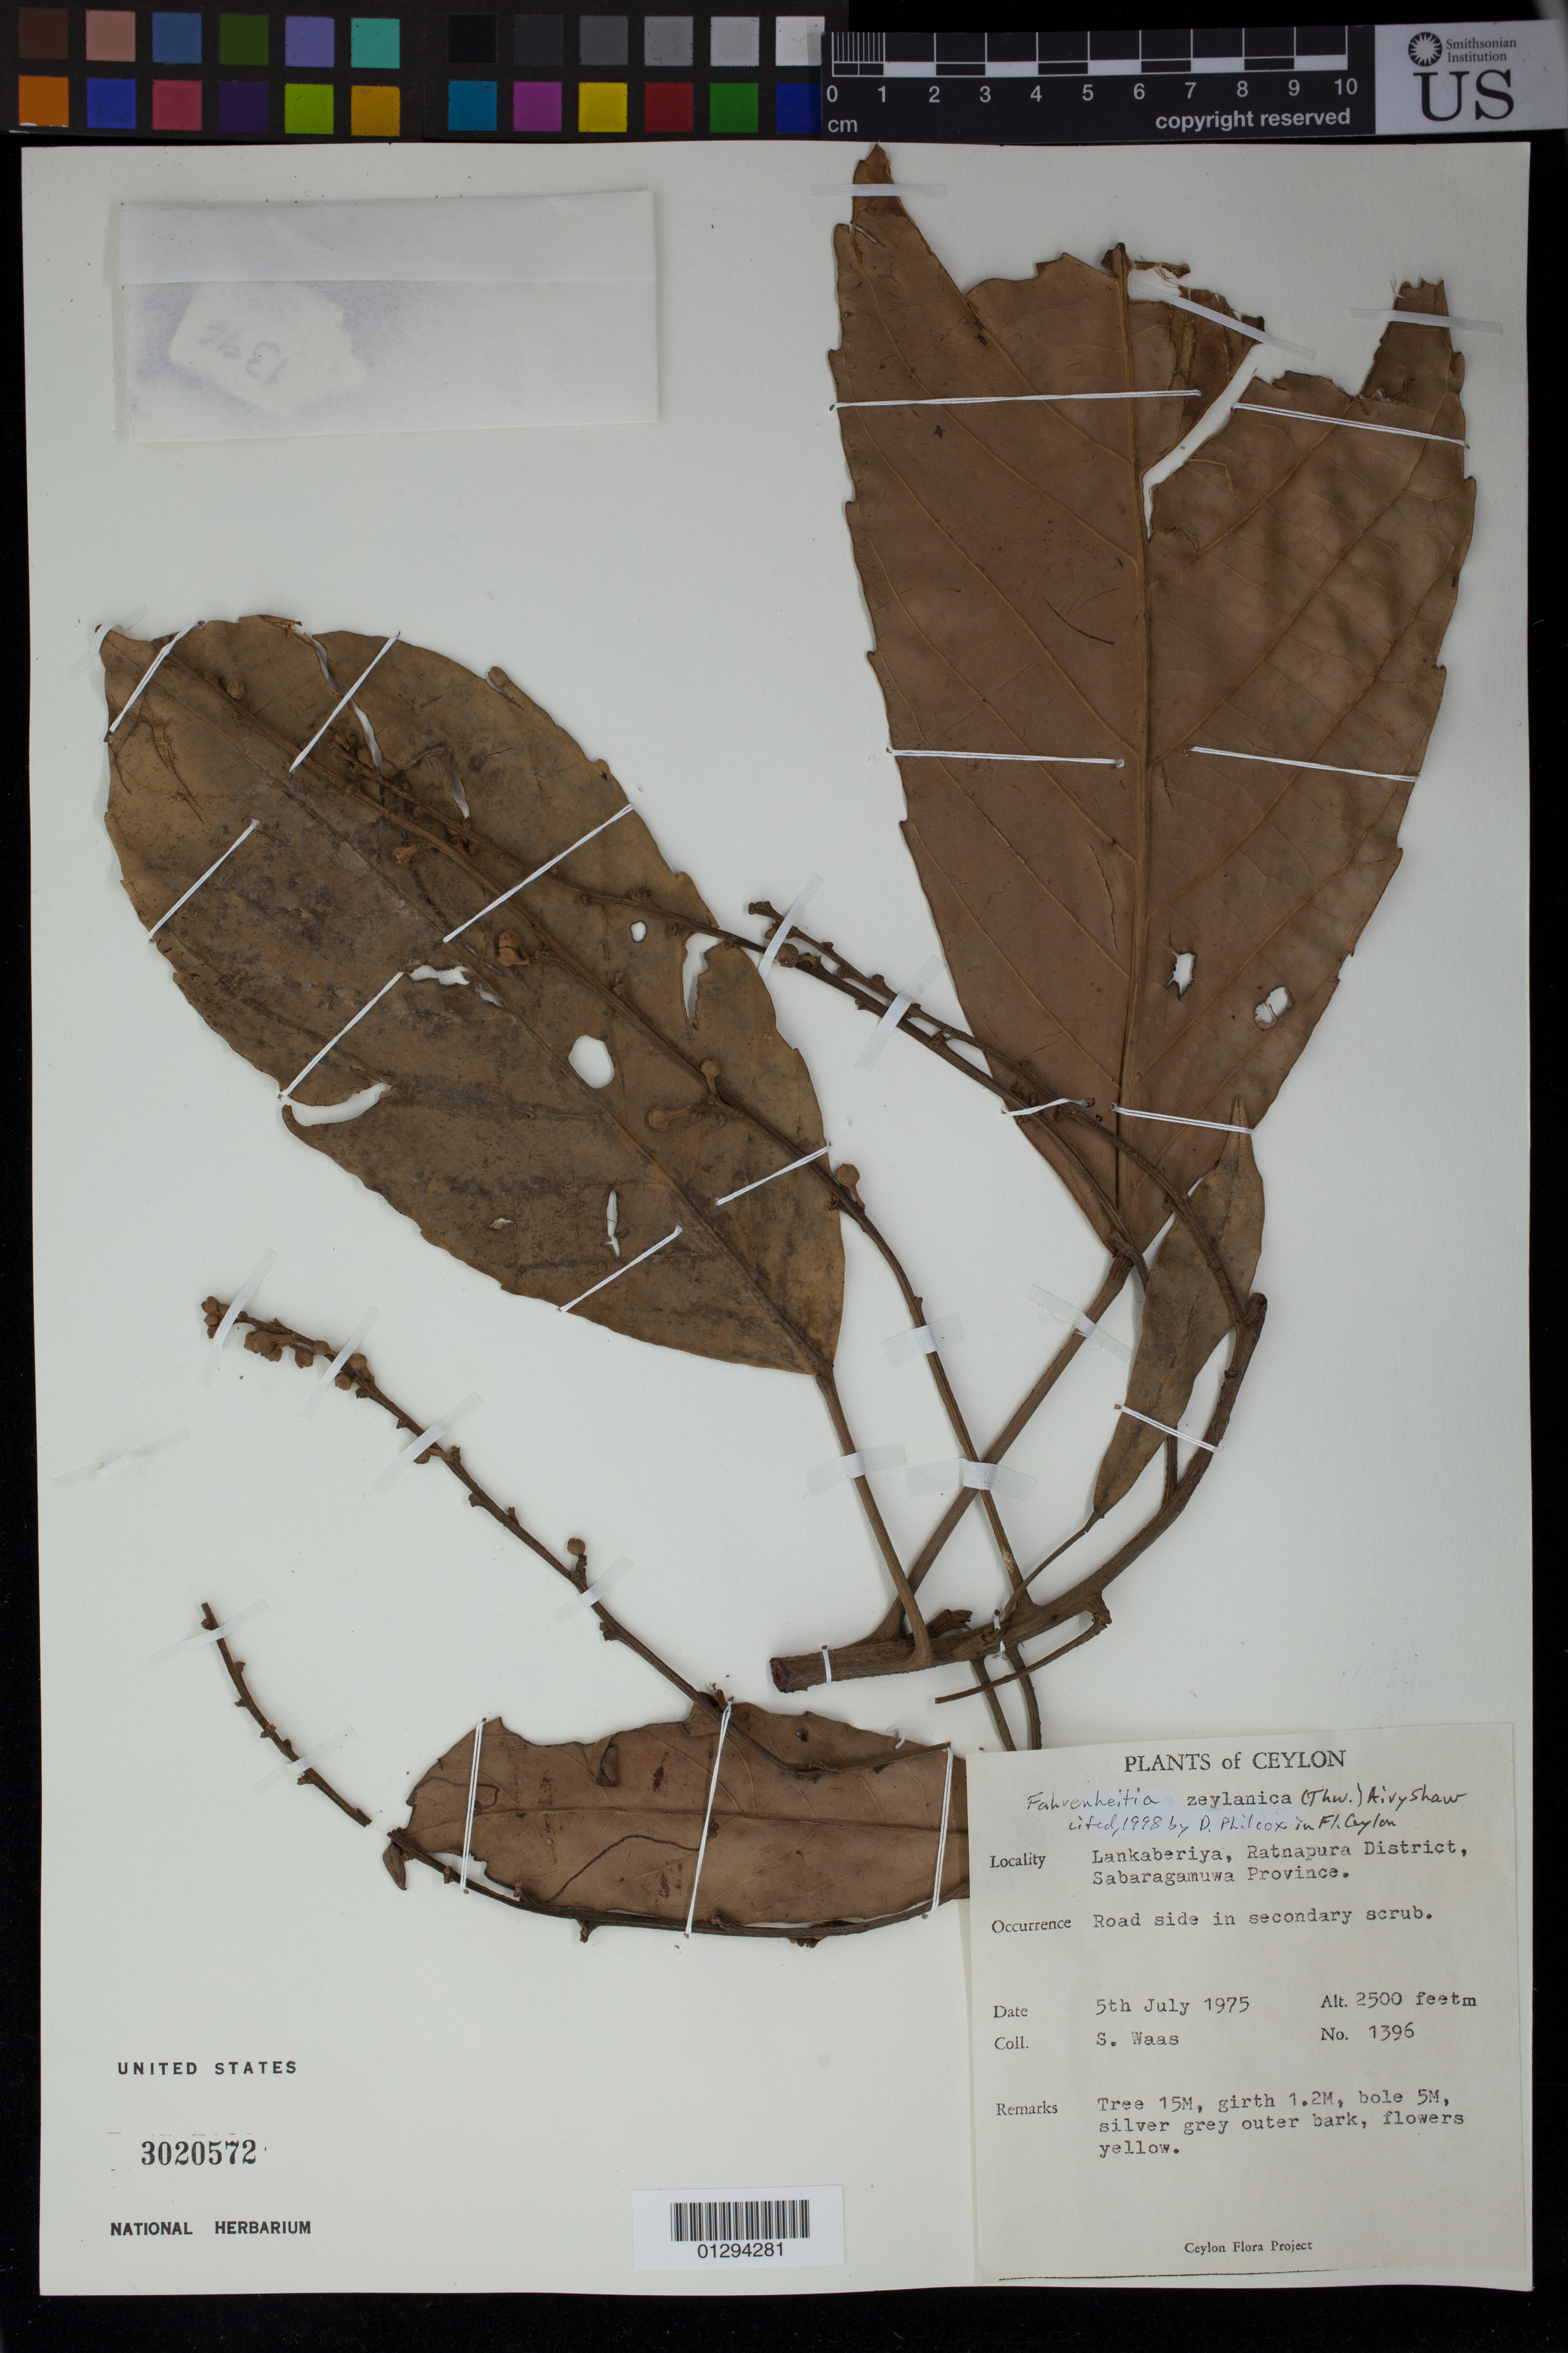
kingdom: Plantae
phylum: Tracheophyta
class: Magnoliopsida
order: Malpighiales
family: Euphorbiaceae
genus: Fahrenheitia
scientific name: Fahrenheitia zeylanica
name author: (Thwaites) Airy Shaw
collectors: S. Waas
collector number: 1396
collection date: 1975-07-05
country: Sri Lanka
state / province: Sabaragamuwa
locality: Lankaberiya, Ratnapura District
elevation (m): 762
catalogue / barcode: US 3020572